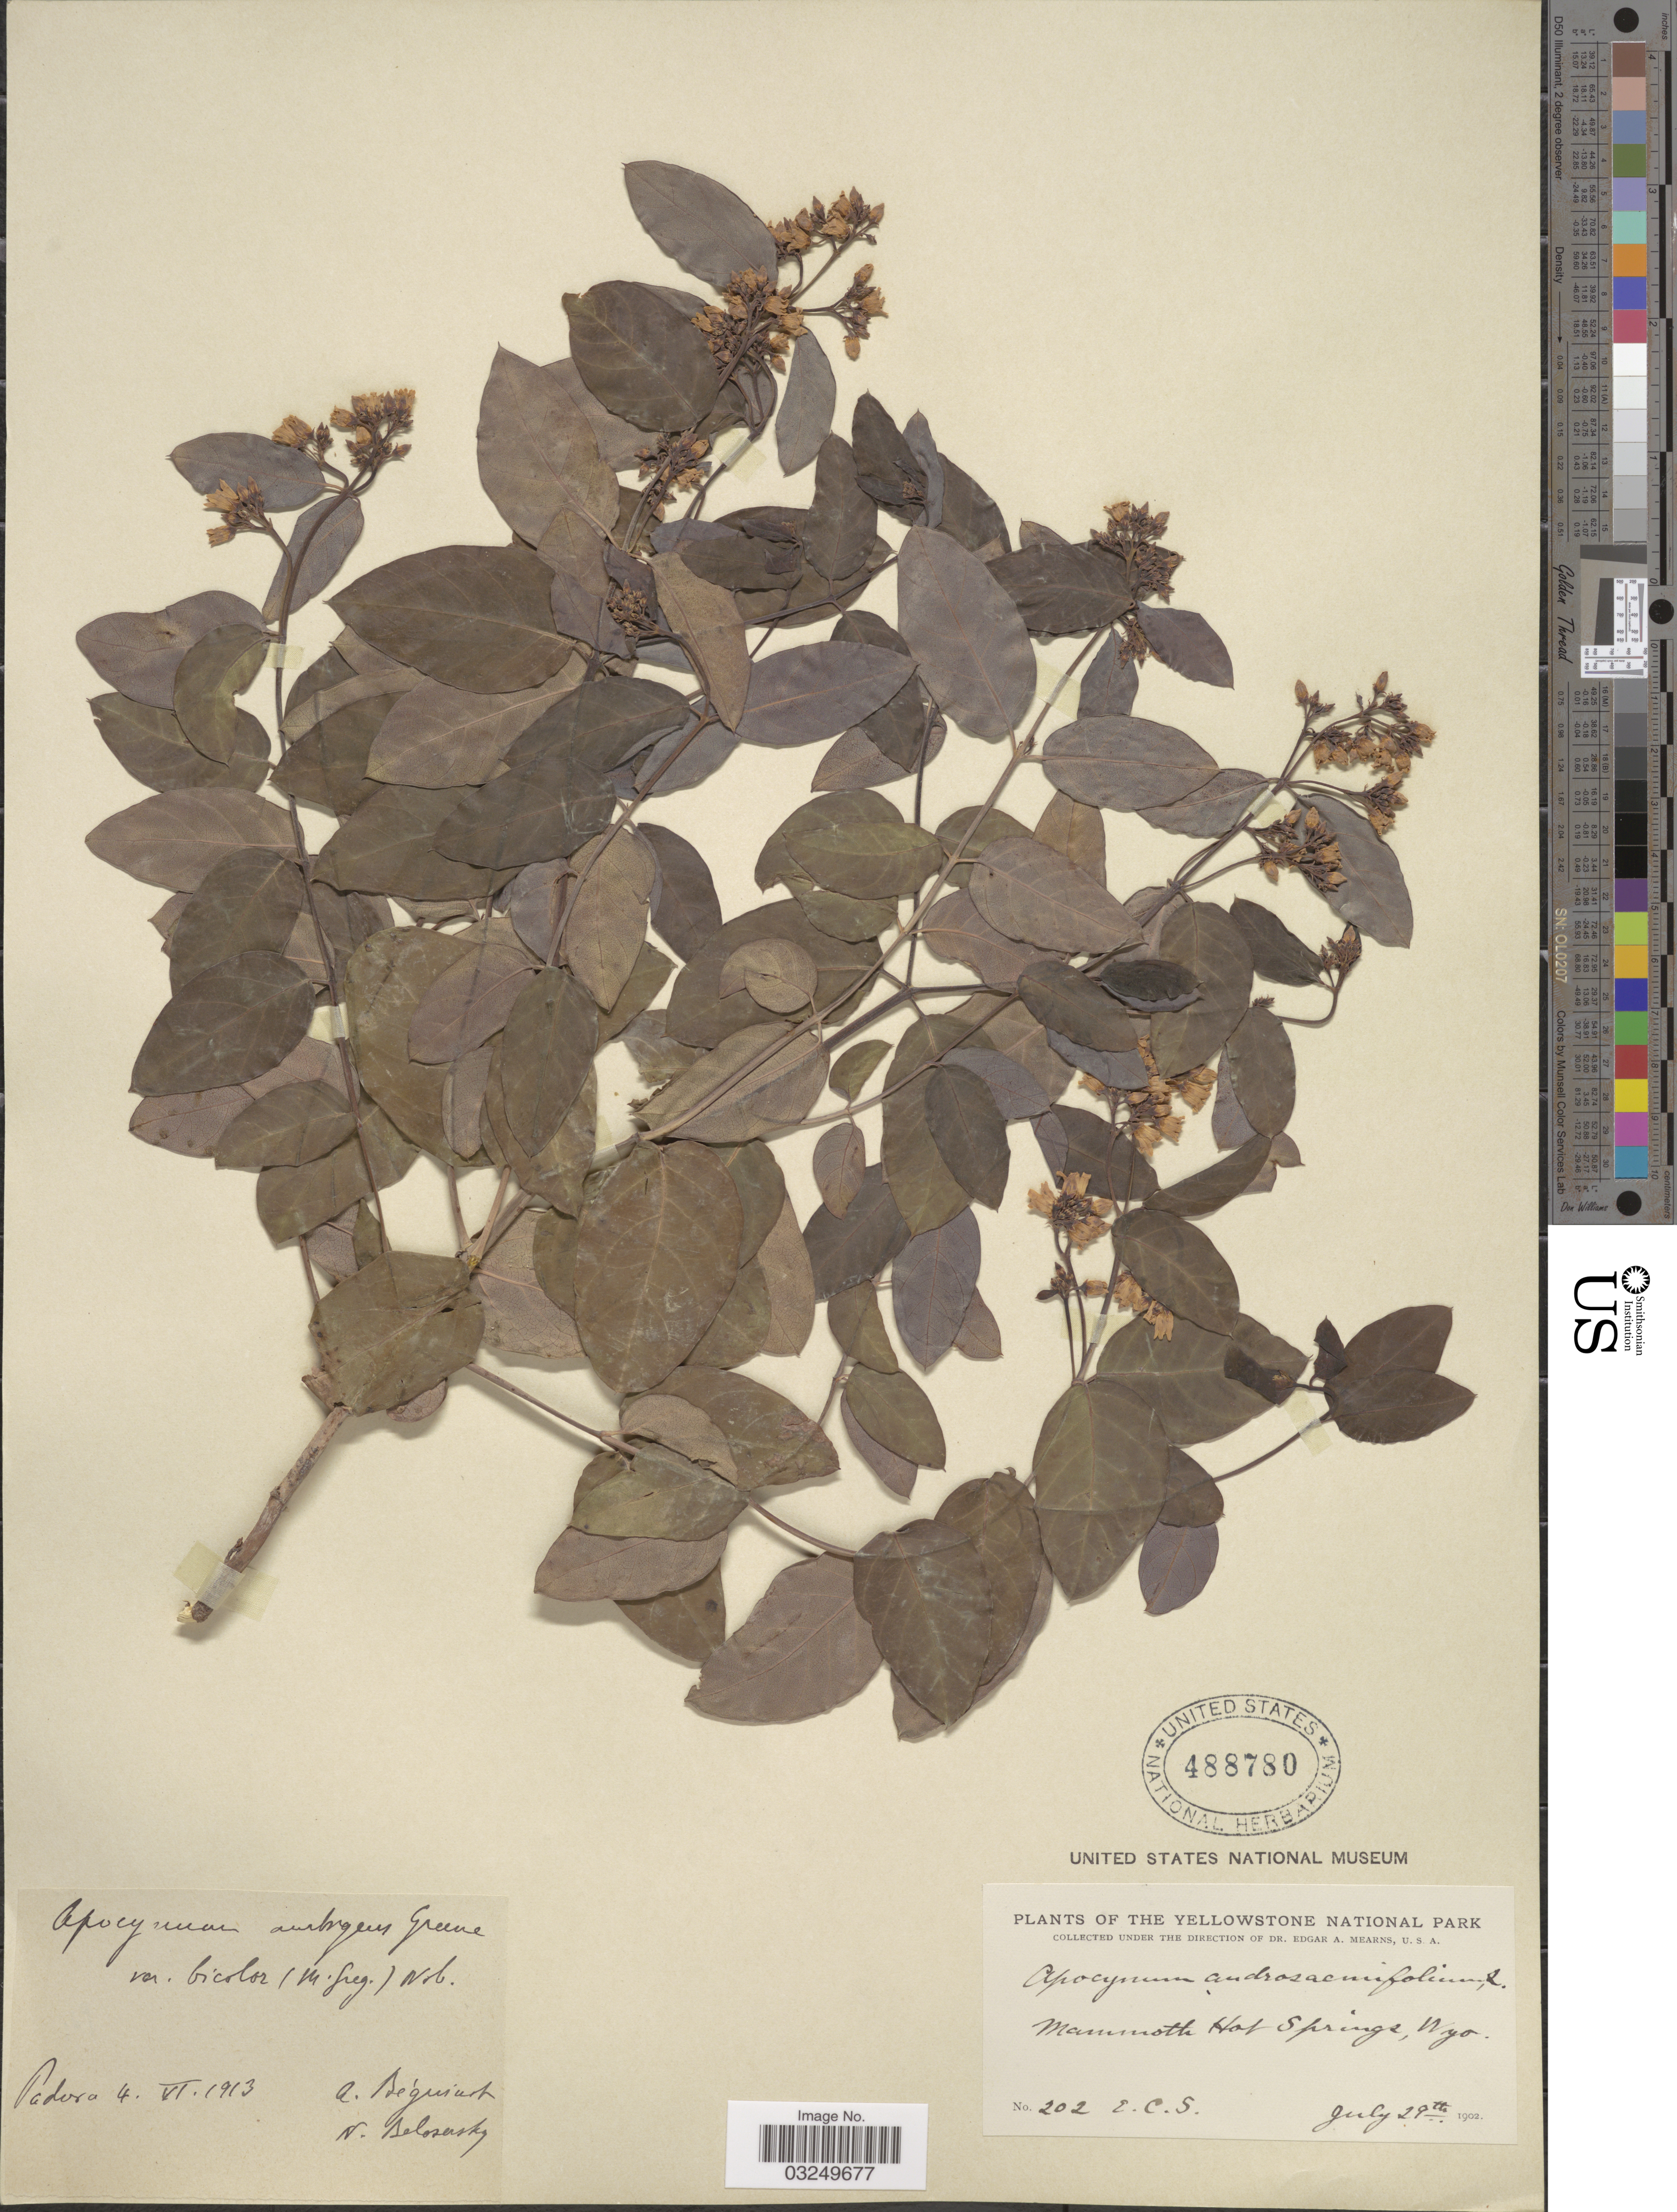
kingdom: Plantae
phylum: Tracheophyta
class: Magnoliopsida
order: Gentianales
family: Apocynaceae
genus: Apocynum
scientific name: Apocynum bicolor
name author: E.A. McGregor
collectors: E. C. Smith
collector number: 202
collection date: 1902-07-29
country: United States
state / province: Wyoming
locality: Yellowstone National Park. Mammoth Hot Springs.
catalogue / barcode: US 488780